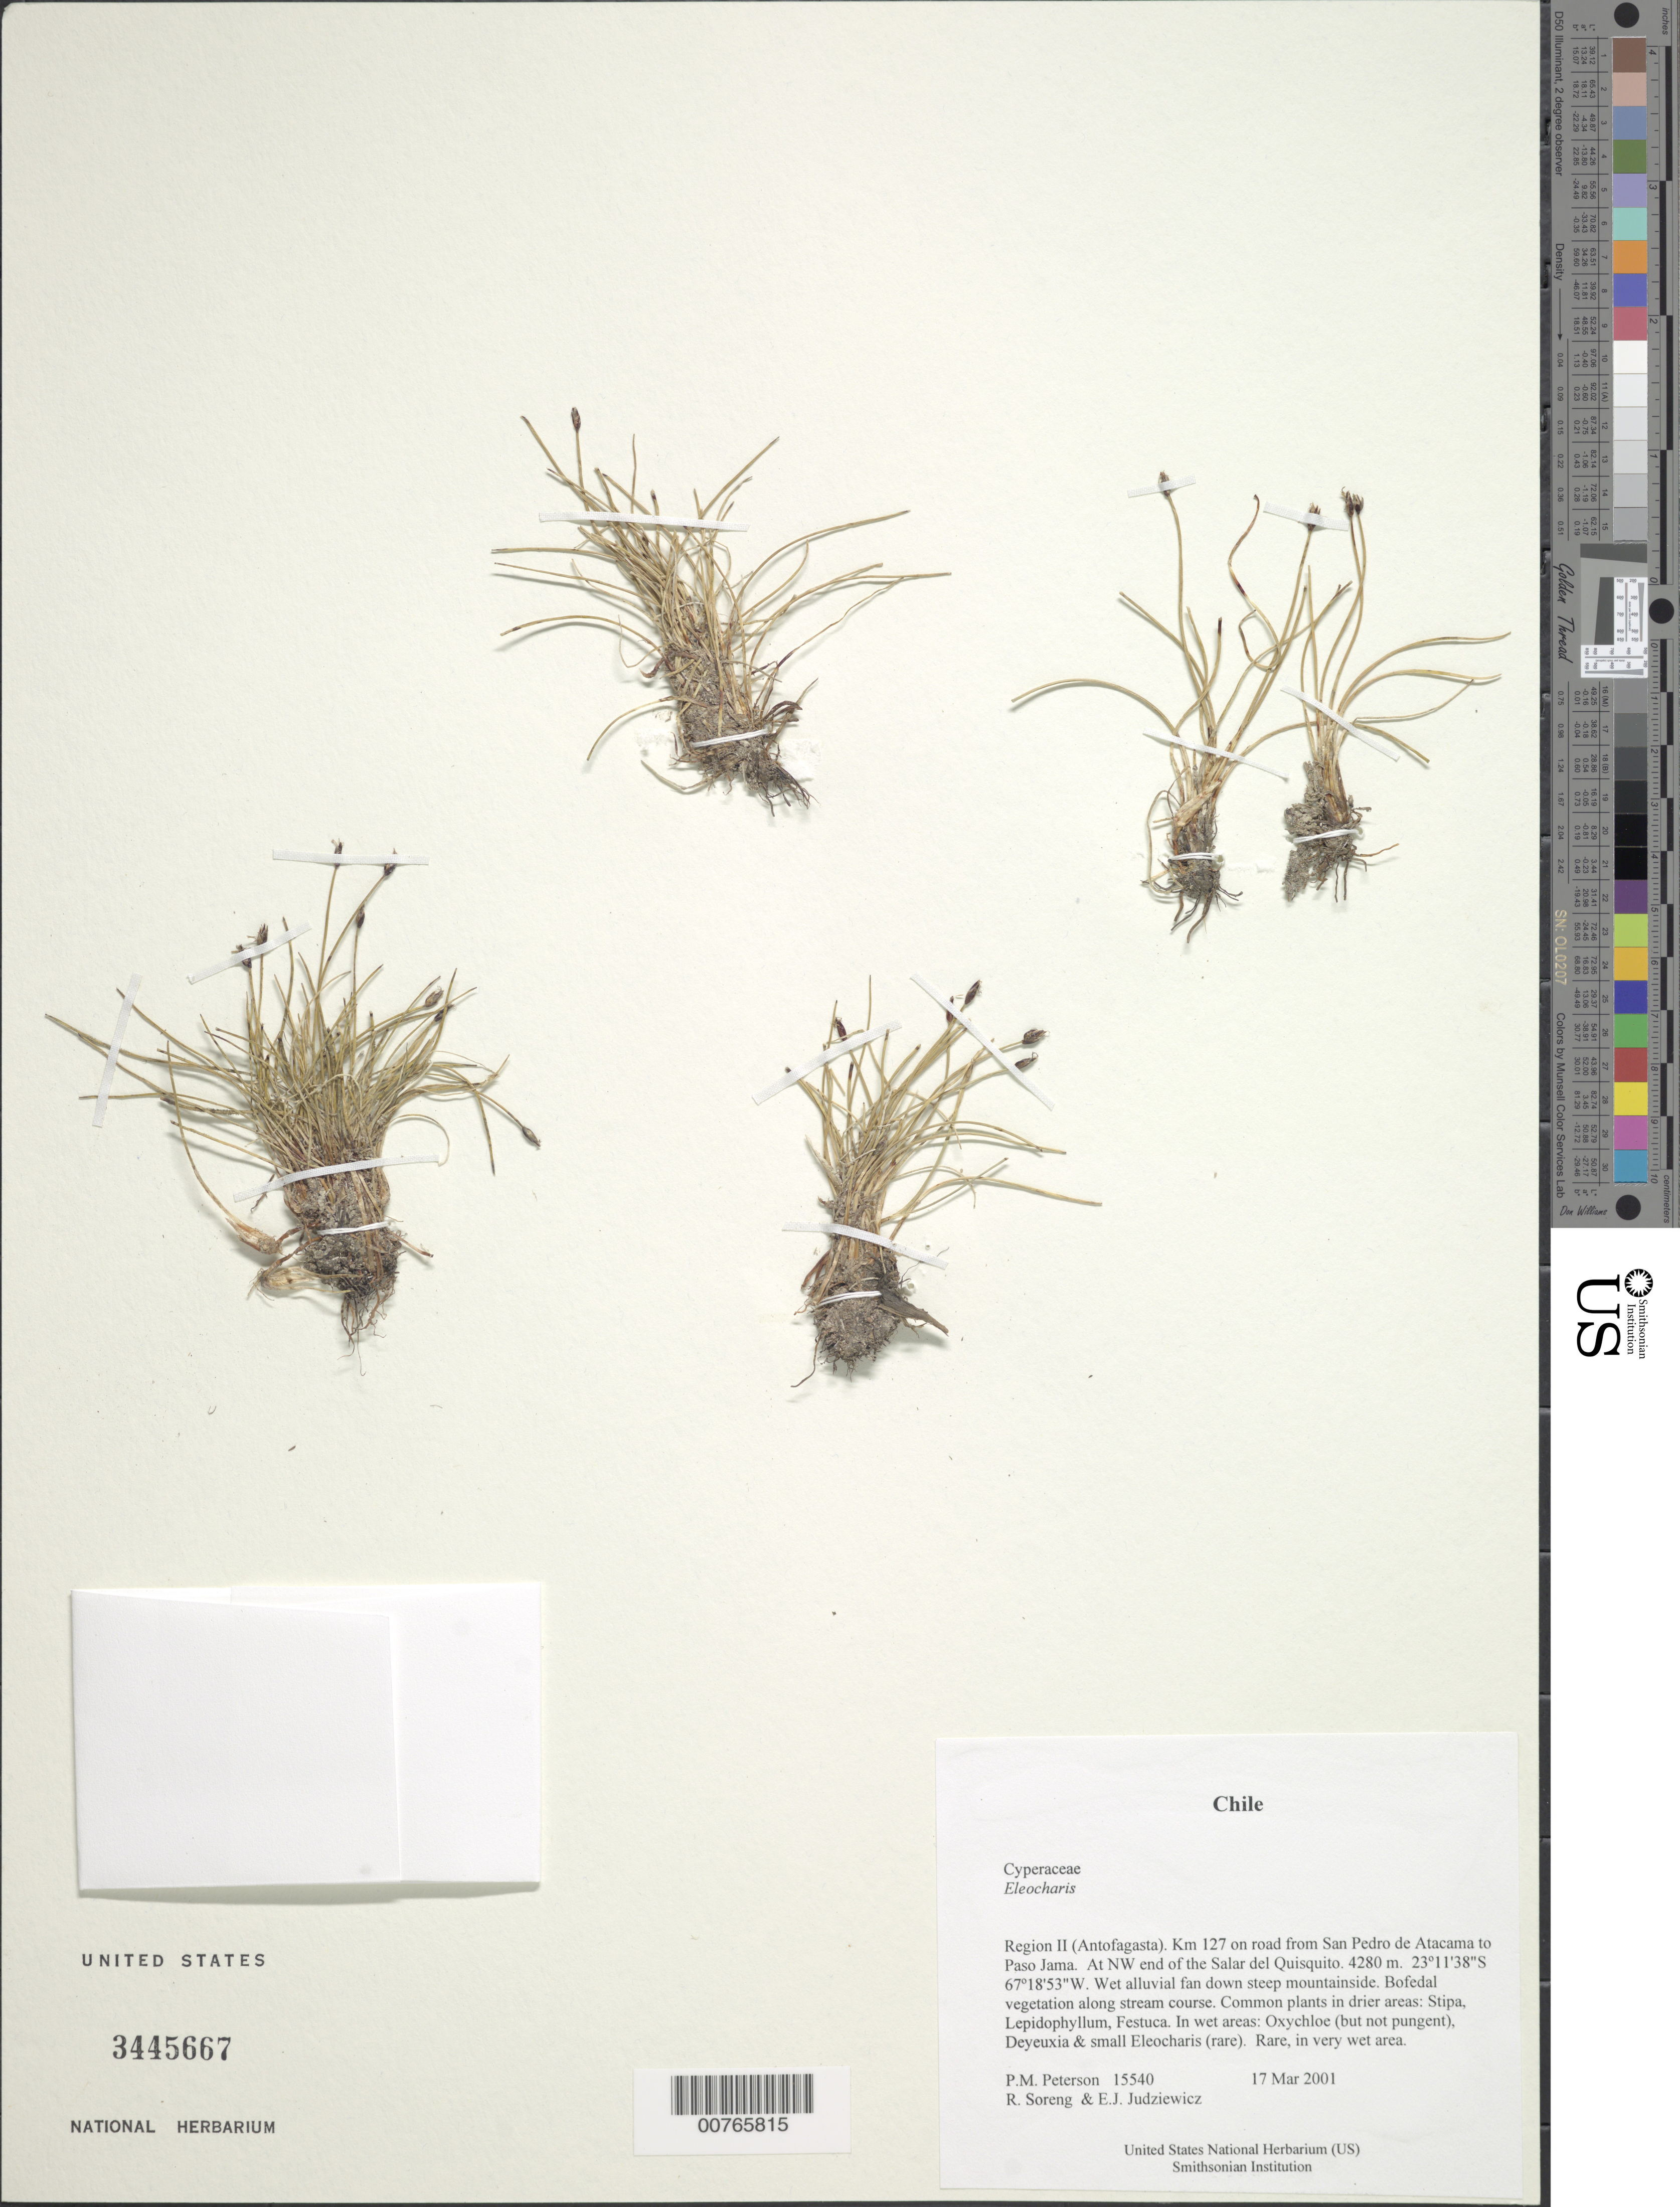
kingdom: Plantae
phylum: Tracheophyta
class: Liliopsida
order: Poales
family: Cyperaceae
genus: Eleocharis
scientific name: Eleocharis sp.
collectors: P. M. Peterson, R. J. Soreng & E. J. Judziewicz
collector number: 15540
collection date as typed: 17 Mar 2001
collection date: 2001-03-17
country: Chile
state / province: Antofagasta (II)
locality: Km 127 on road from San Pedro de Atacama to Paso Jama. At NW end of the Salar del Quisquito.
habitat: Wet alluvial fan down steep mountainside.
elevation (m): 4280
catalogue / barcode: US 3445667